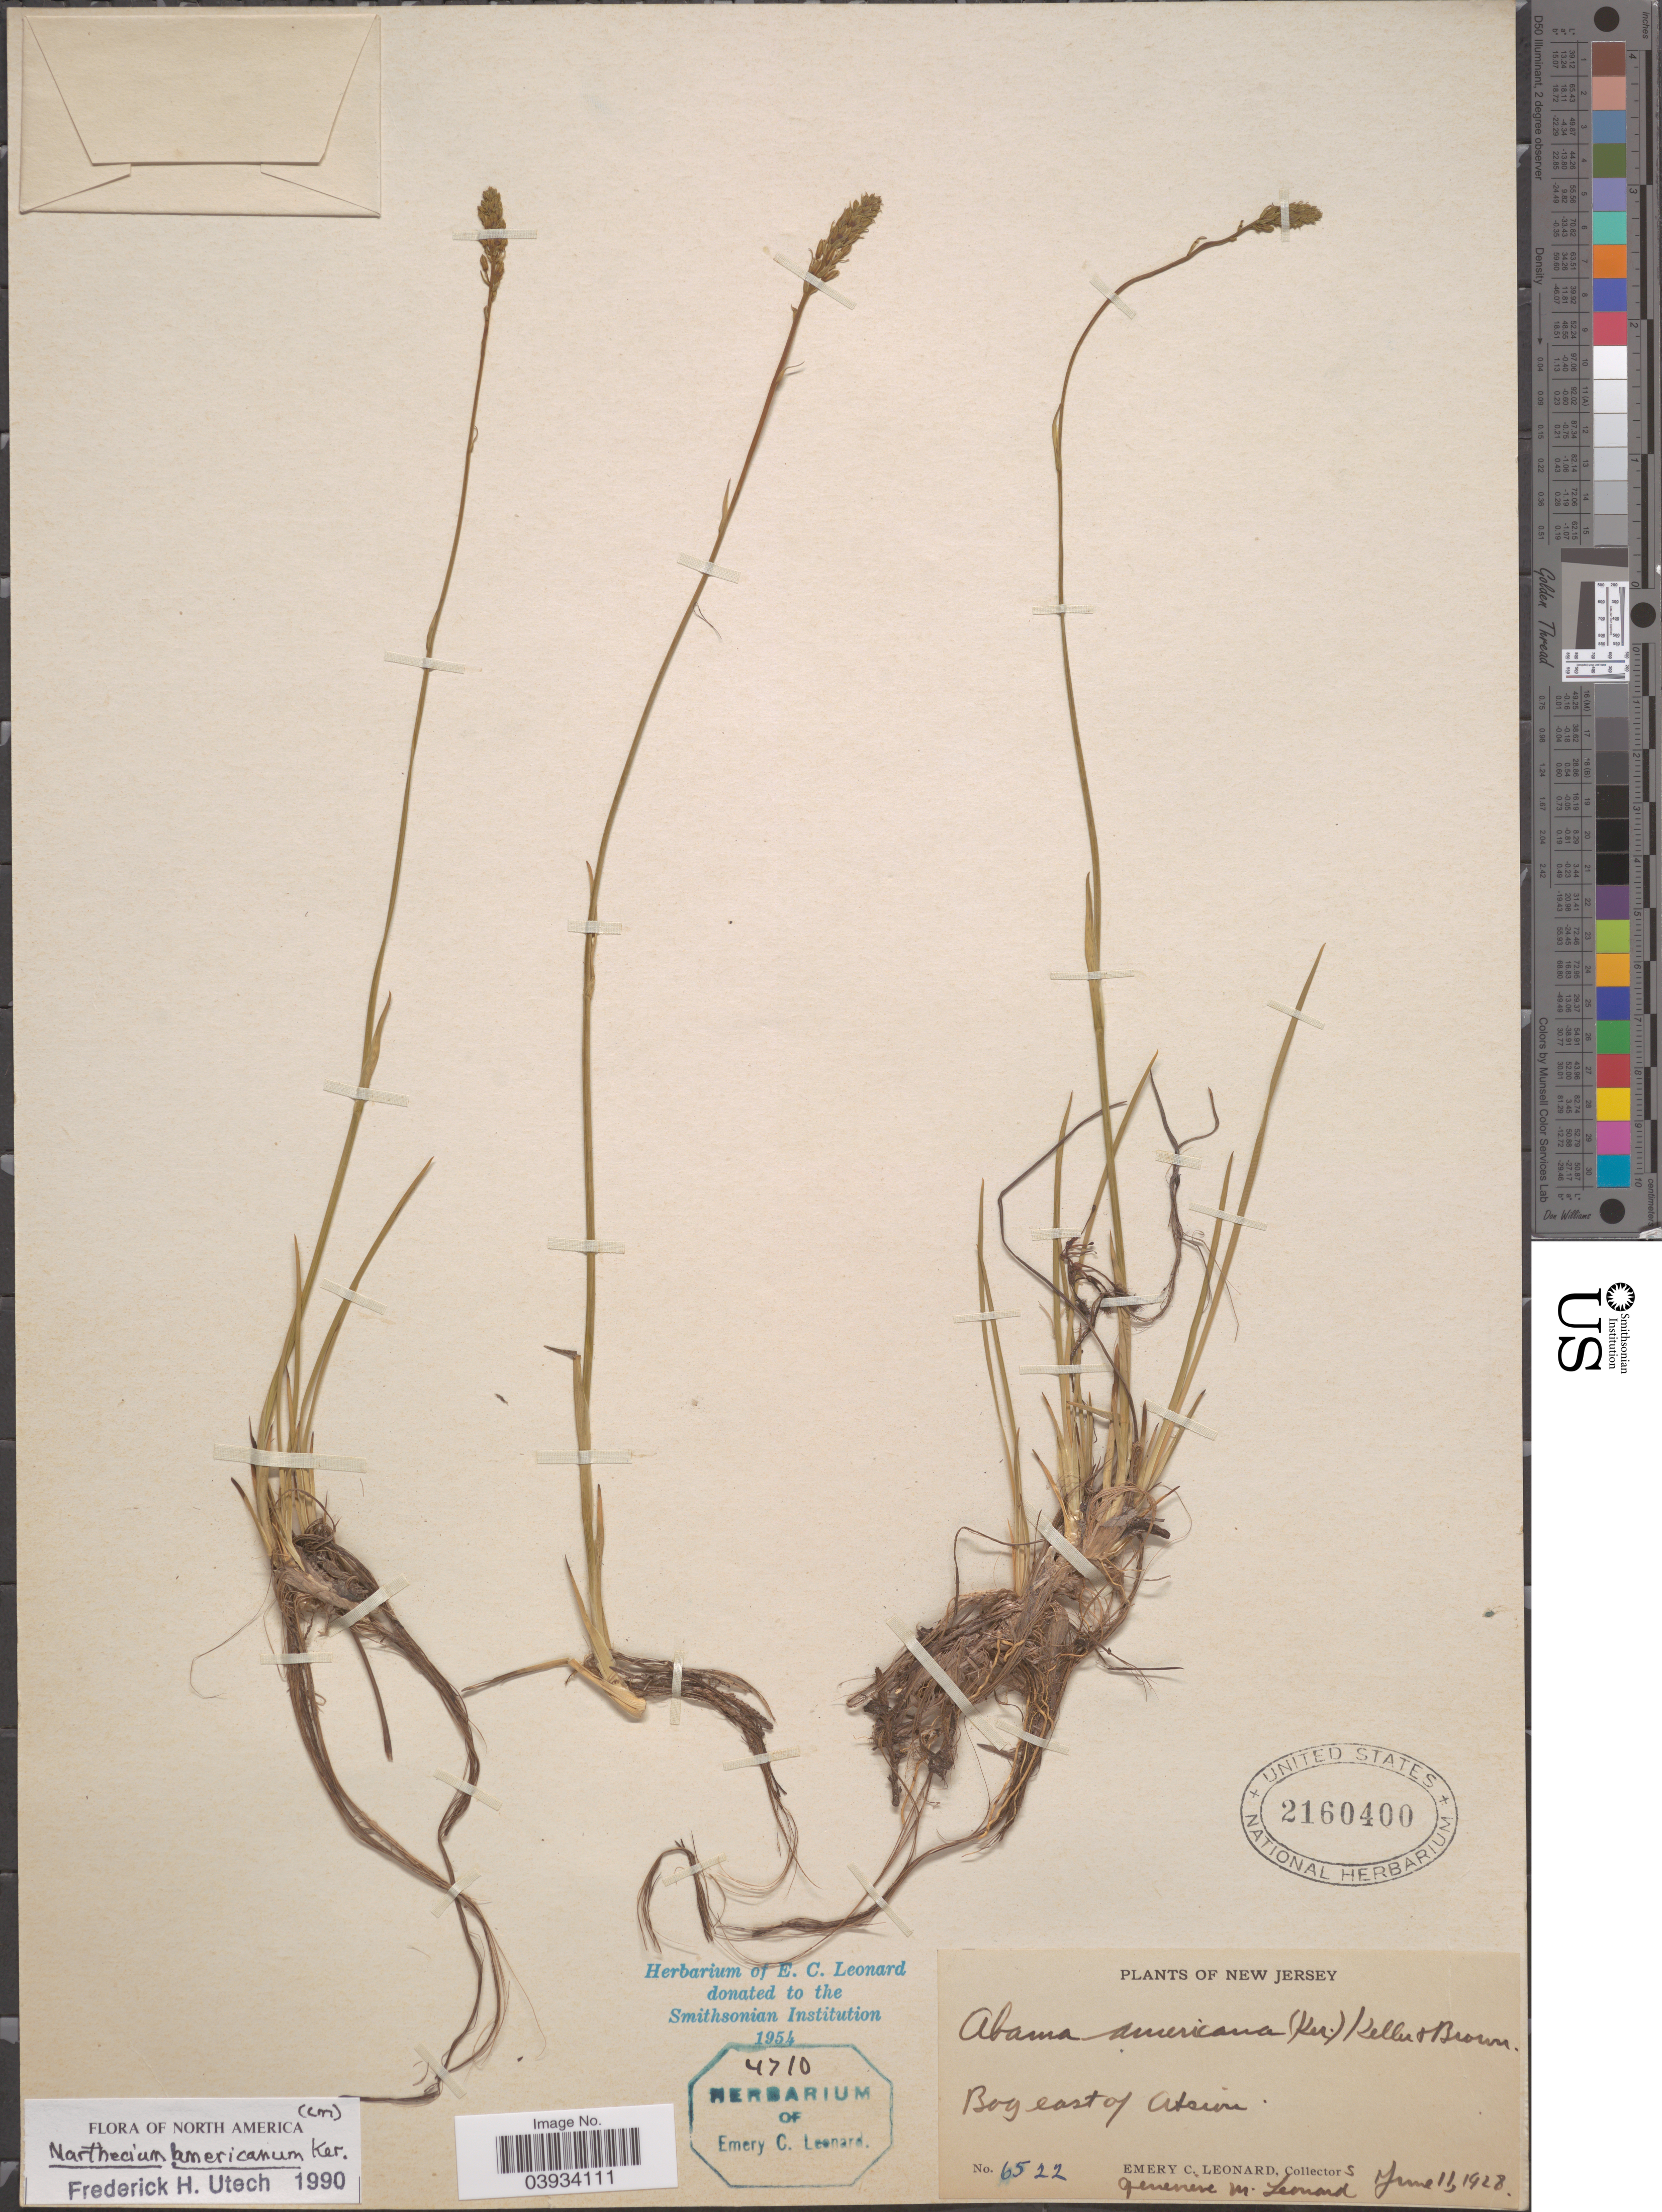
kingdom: Plantae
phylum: Tracheophyta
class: Liliopsida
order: Dioscoreales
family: Nartheciaceae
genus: Narthecium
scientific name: Narthecium americanum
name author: Ker Gawl.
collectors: E. C. Leonard & G. M. Leonard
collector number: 6522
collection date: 1928-06-11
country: United States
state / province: New Jersey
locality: Bog east of Atsion.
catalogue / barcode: US 2160400